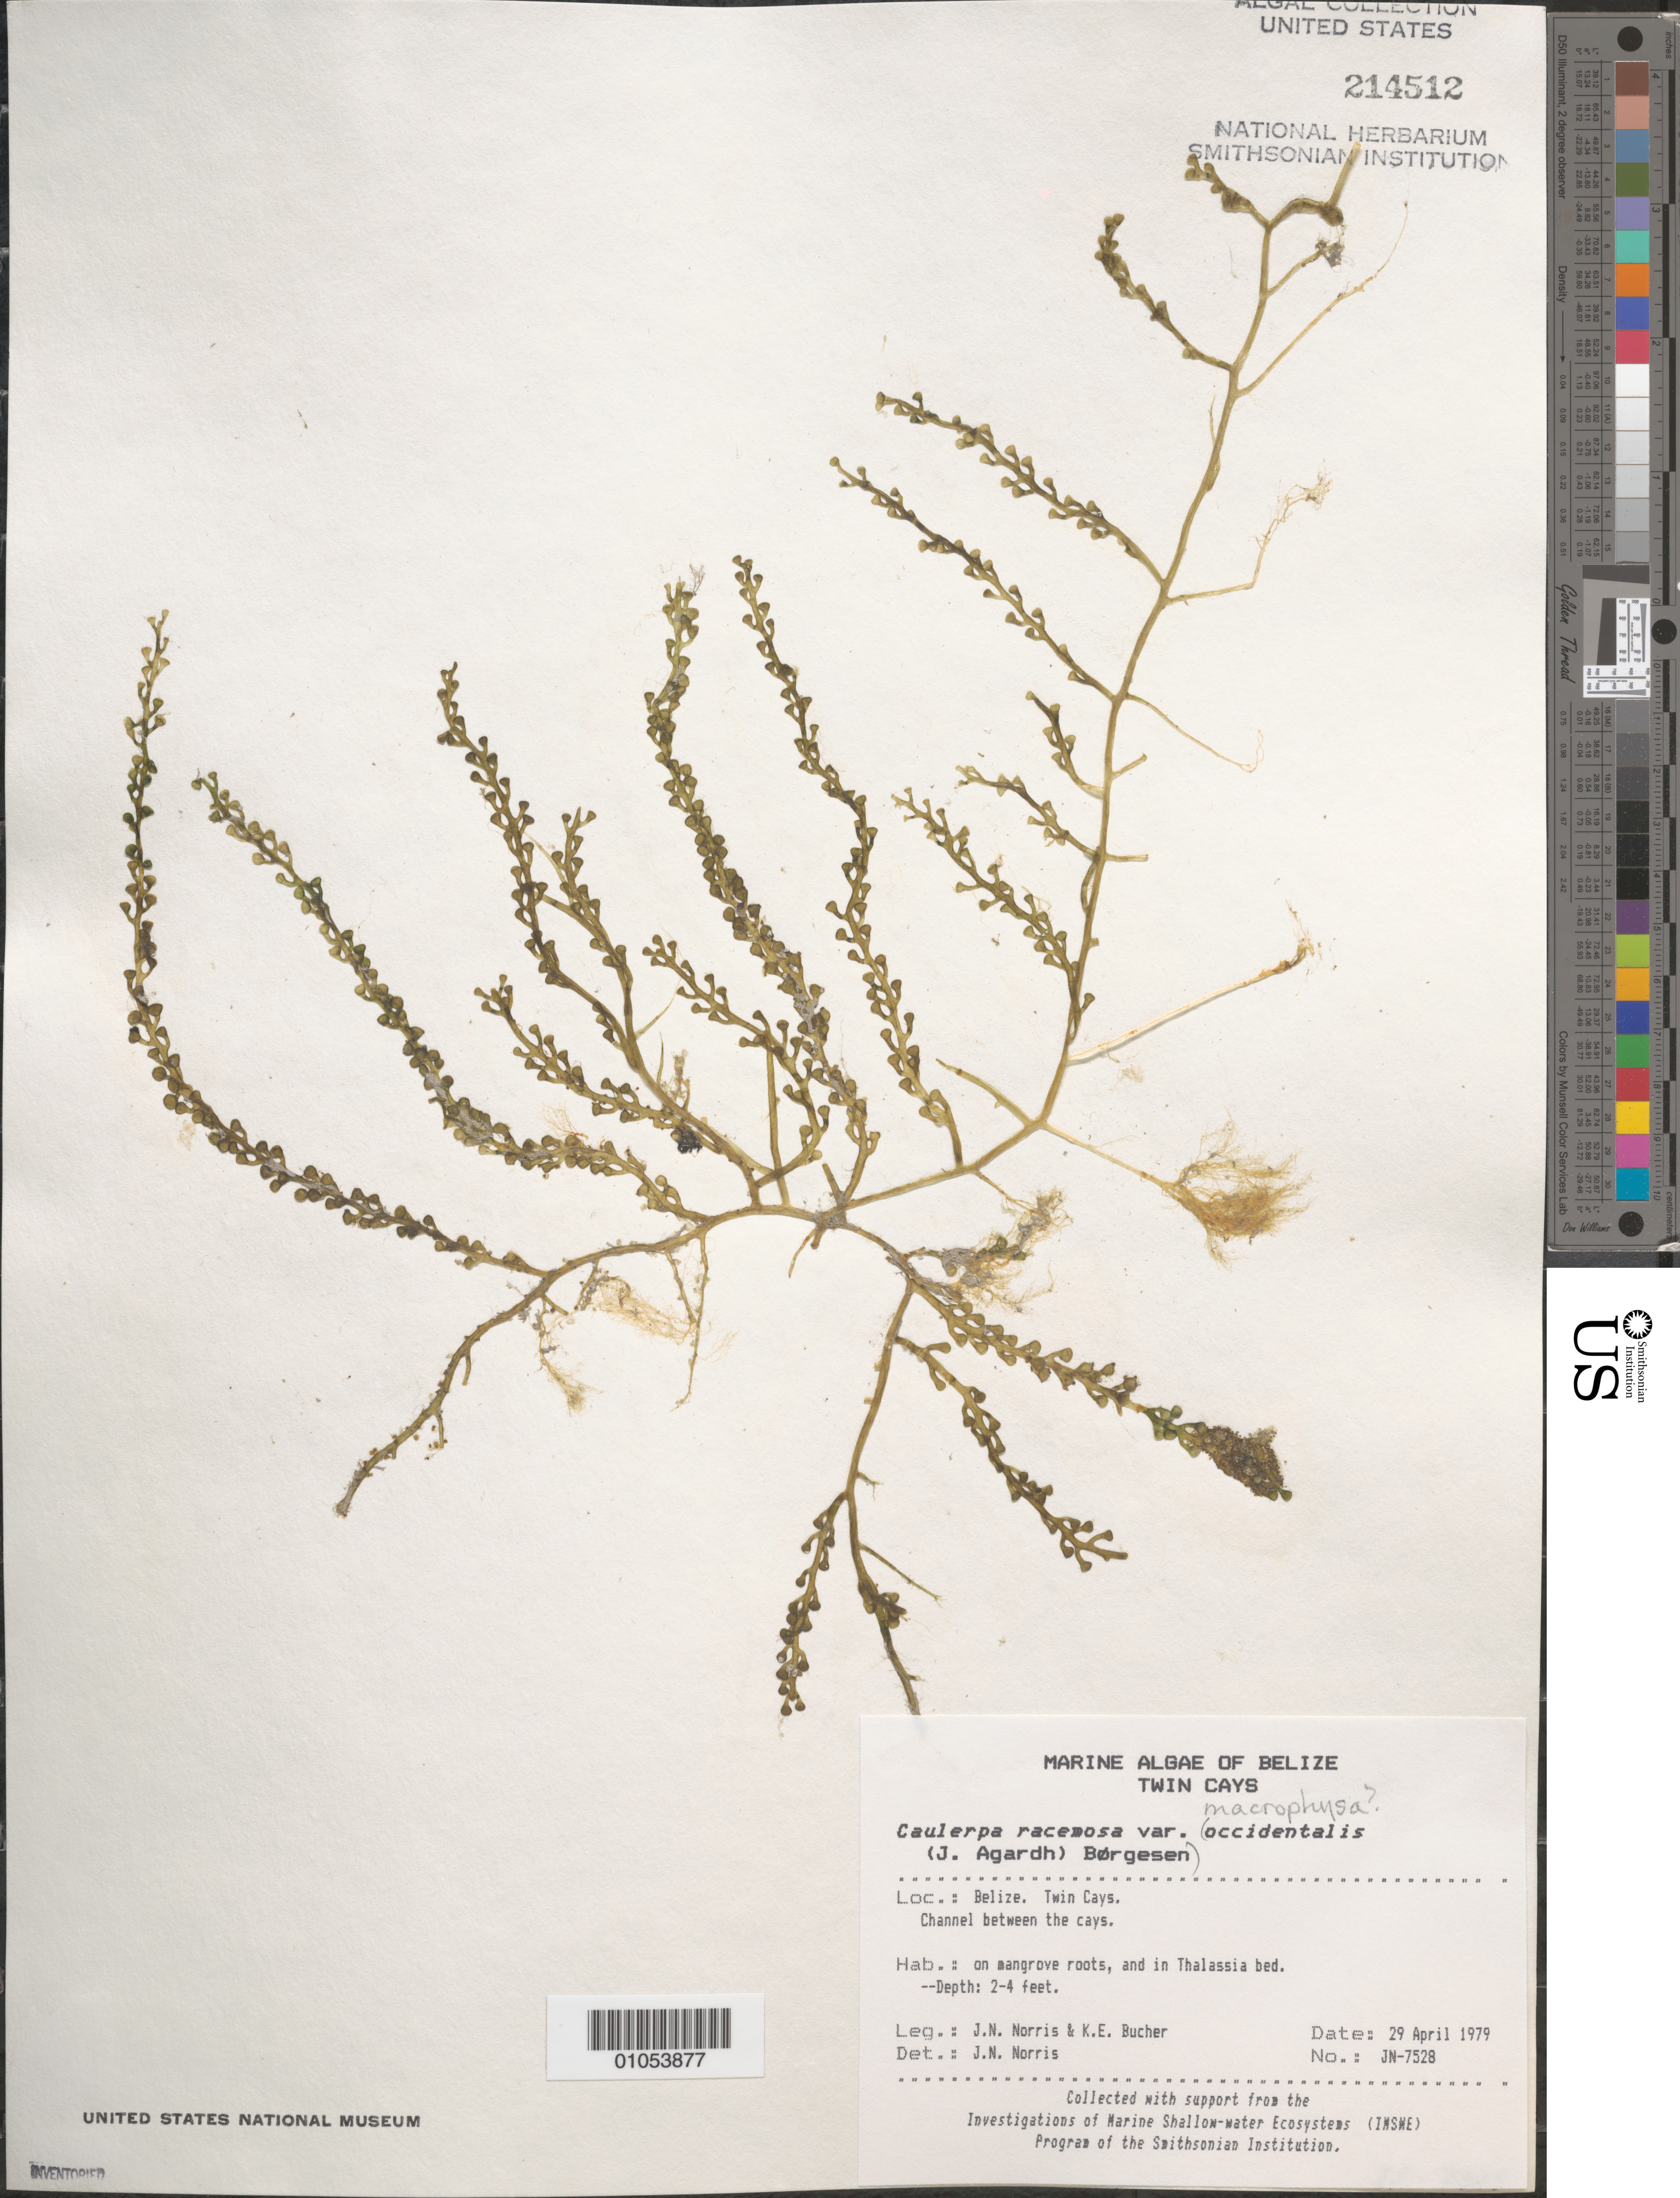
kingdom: Plantae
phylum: Chlorophyta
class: Ulvophyceae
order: Bryopsidales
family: Caulerpaceae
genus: Caulerpa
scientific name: Caulerpa racemosa var. macrophysa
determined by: Norris, James N.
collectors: J. N. Norris & K. E. Bucher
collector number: JN-7528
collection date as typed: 29 Apr 1979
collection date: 1979-04-29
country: Belize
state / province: Stann Creek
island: Twin Cays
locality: Channel between Twin Cays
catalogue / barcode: US 214512